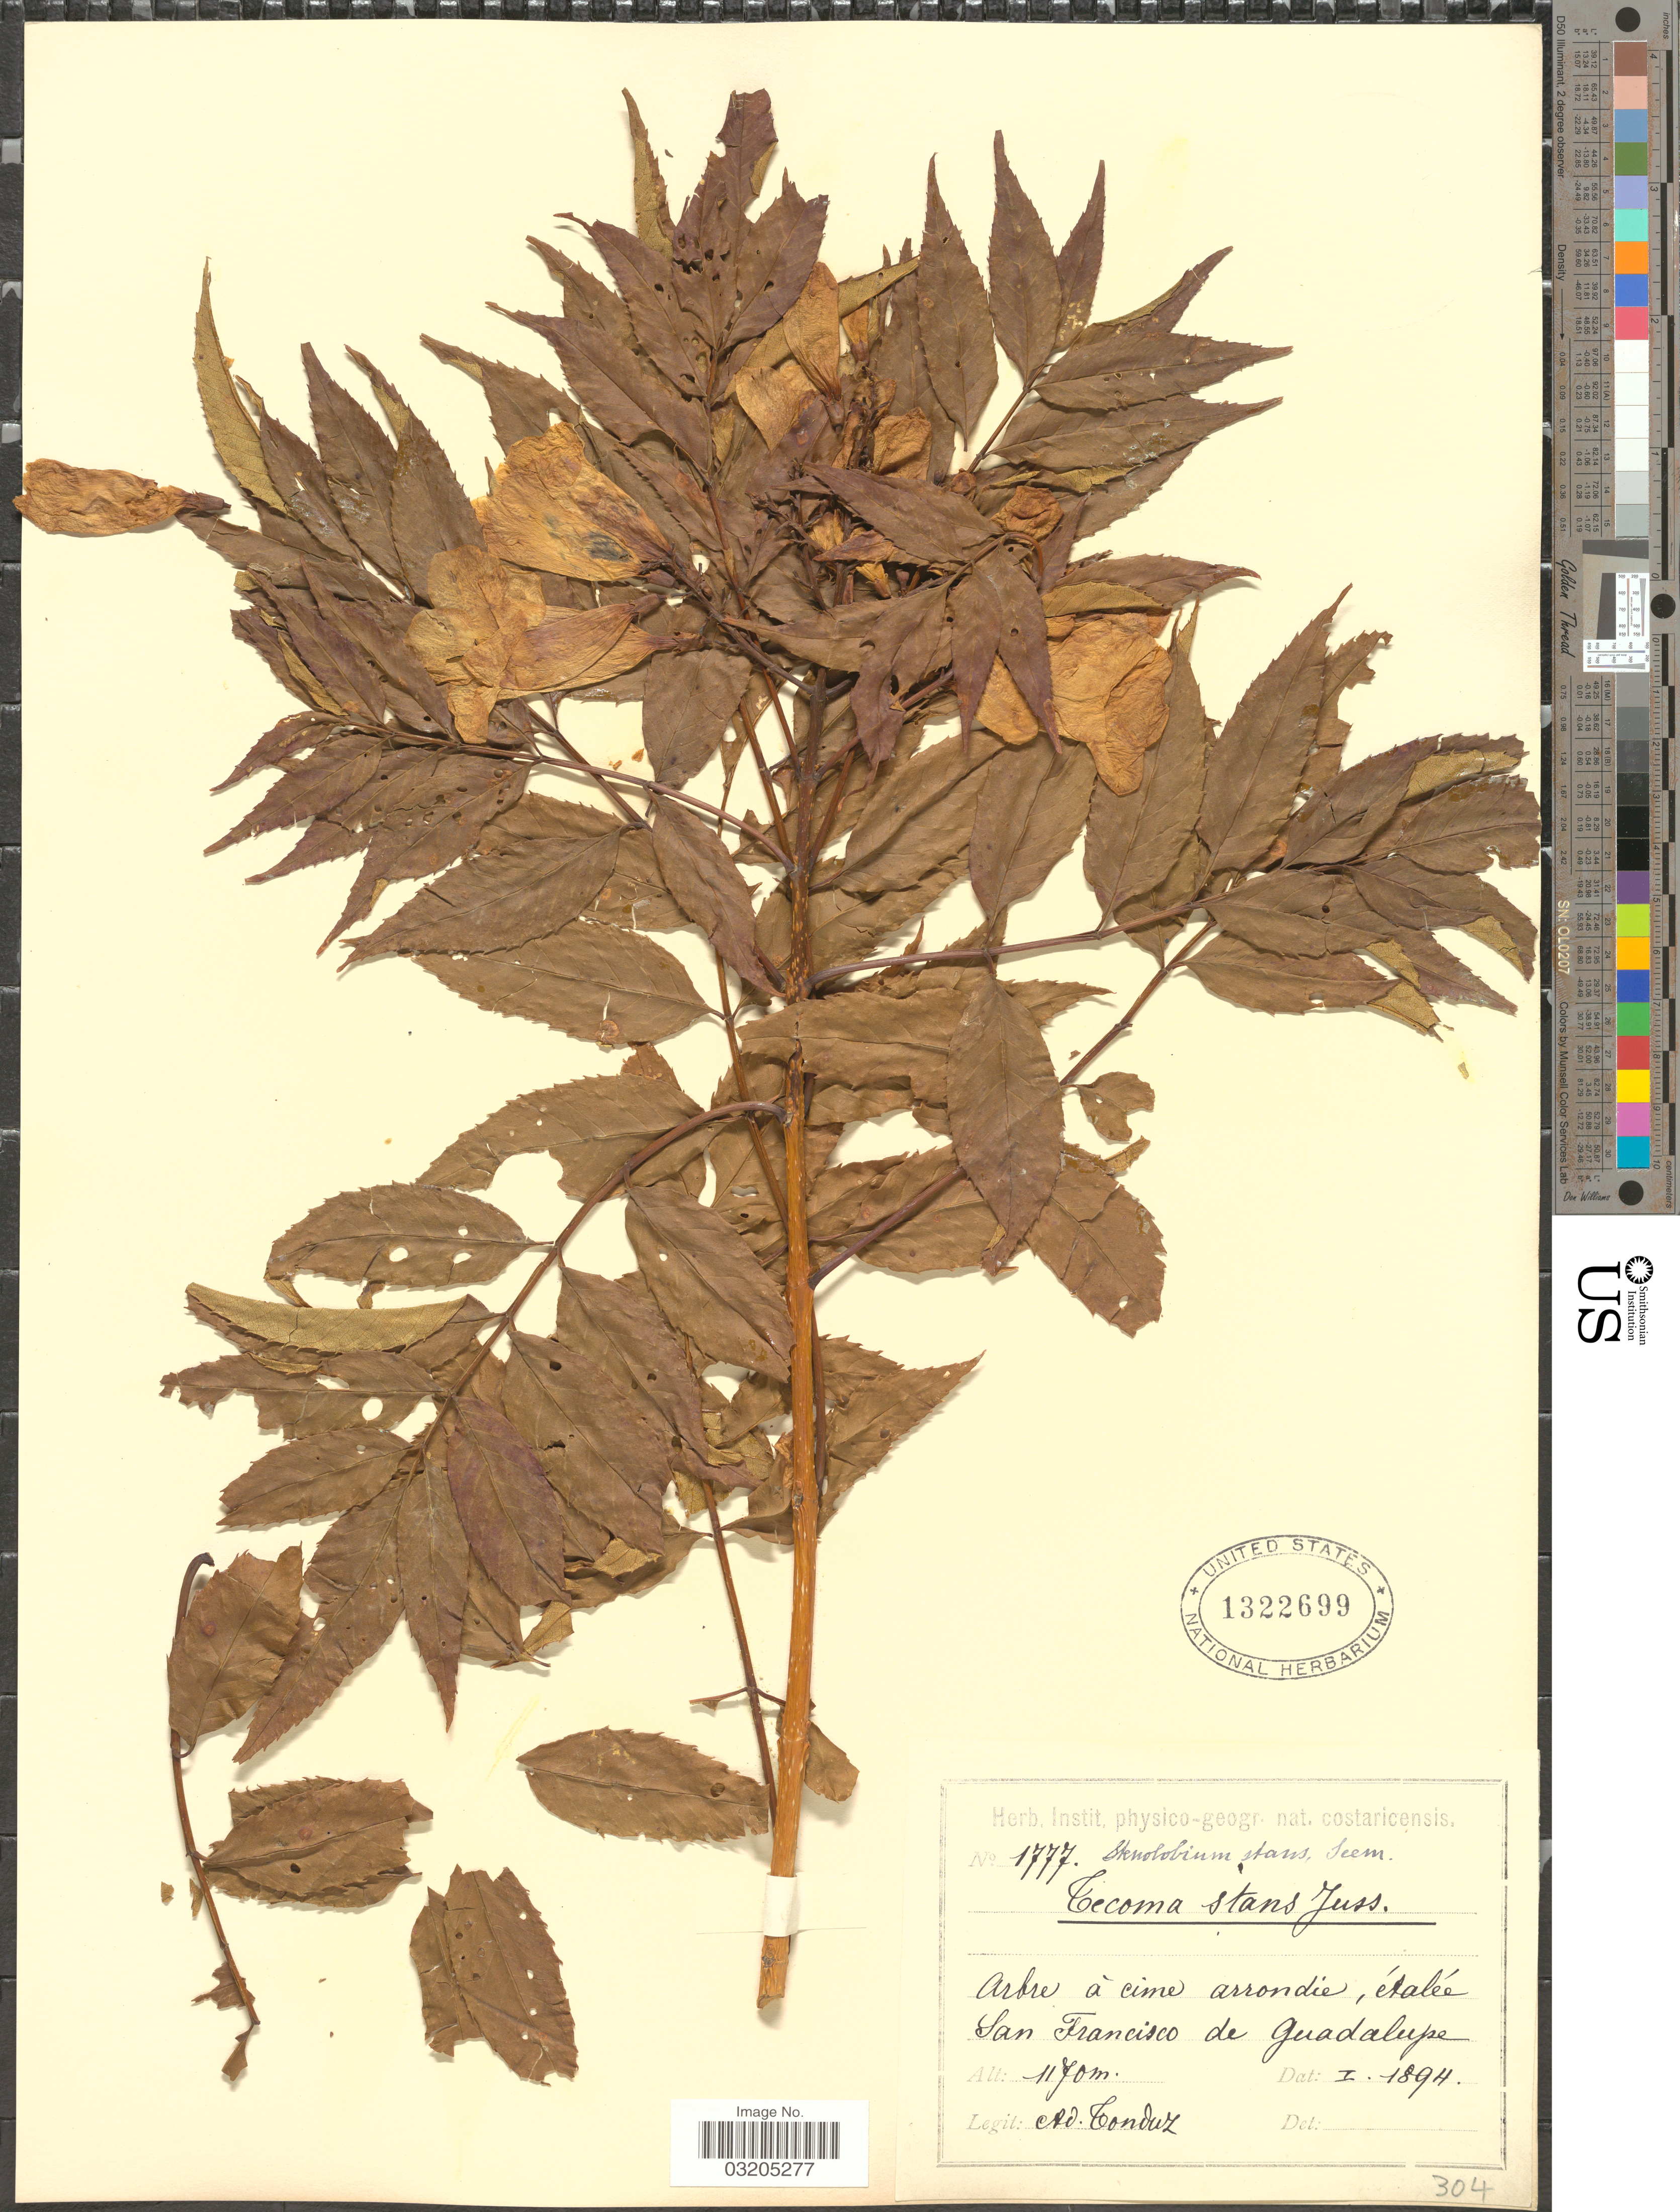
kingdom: Plantae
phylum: Tracheophyta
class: Magnoliopsida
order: Lamiales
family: Bignoniaceae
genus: Tecoma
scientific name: Tecoma stans var. stans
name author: (L.) Juss. ex Kunth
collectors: A. Tonduz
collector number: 1777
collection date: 1894-01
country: Costa Rica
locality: San Francisco de Guadalupe.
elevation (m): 1170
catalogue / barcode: US 1322699